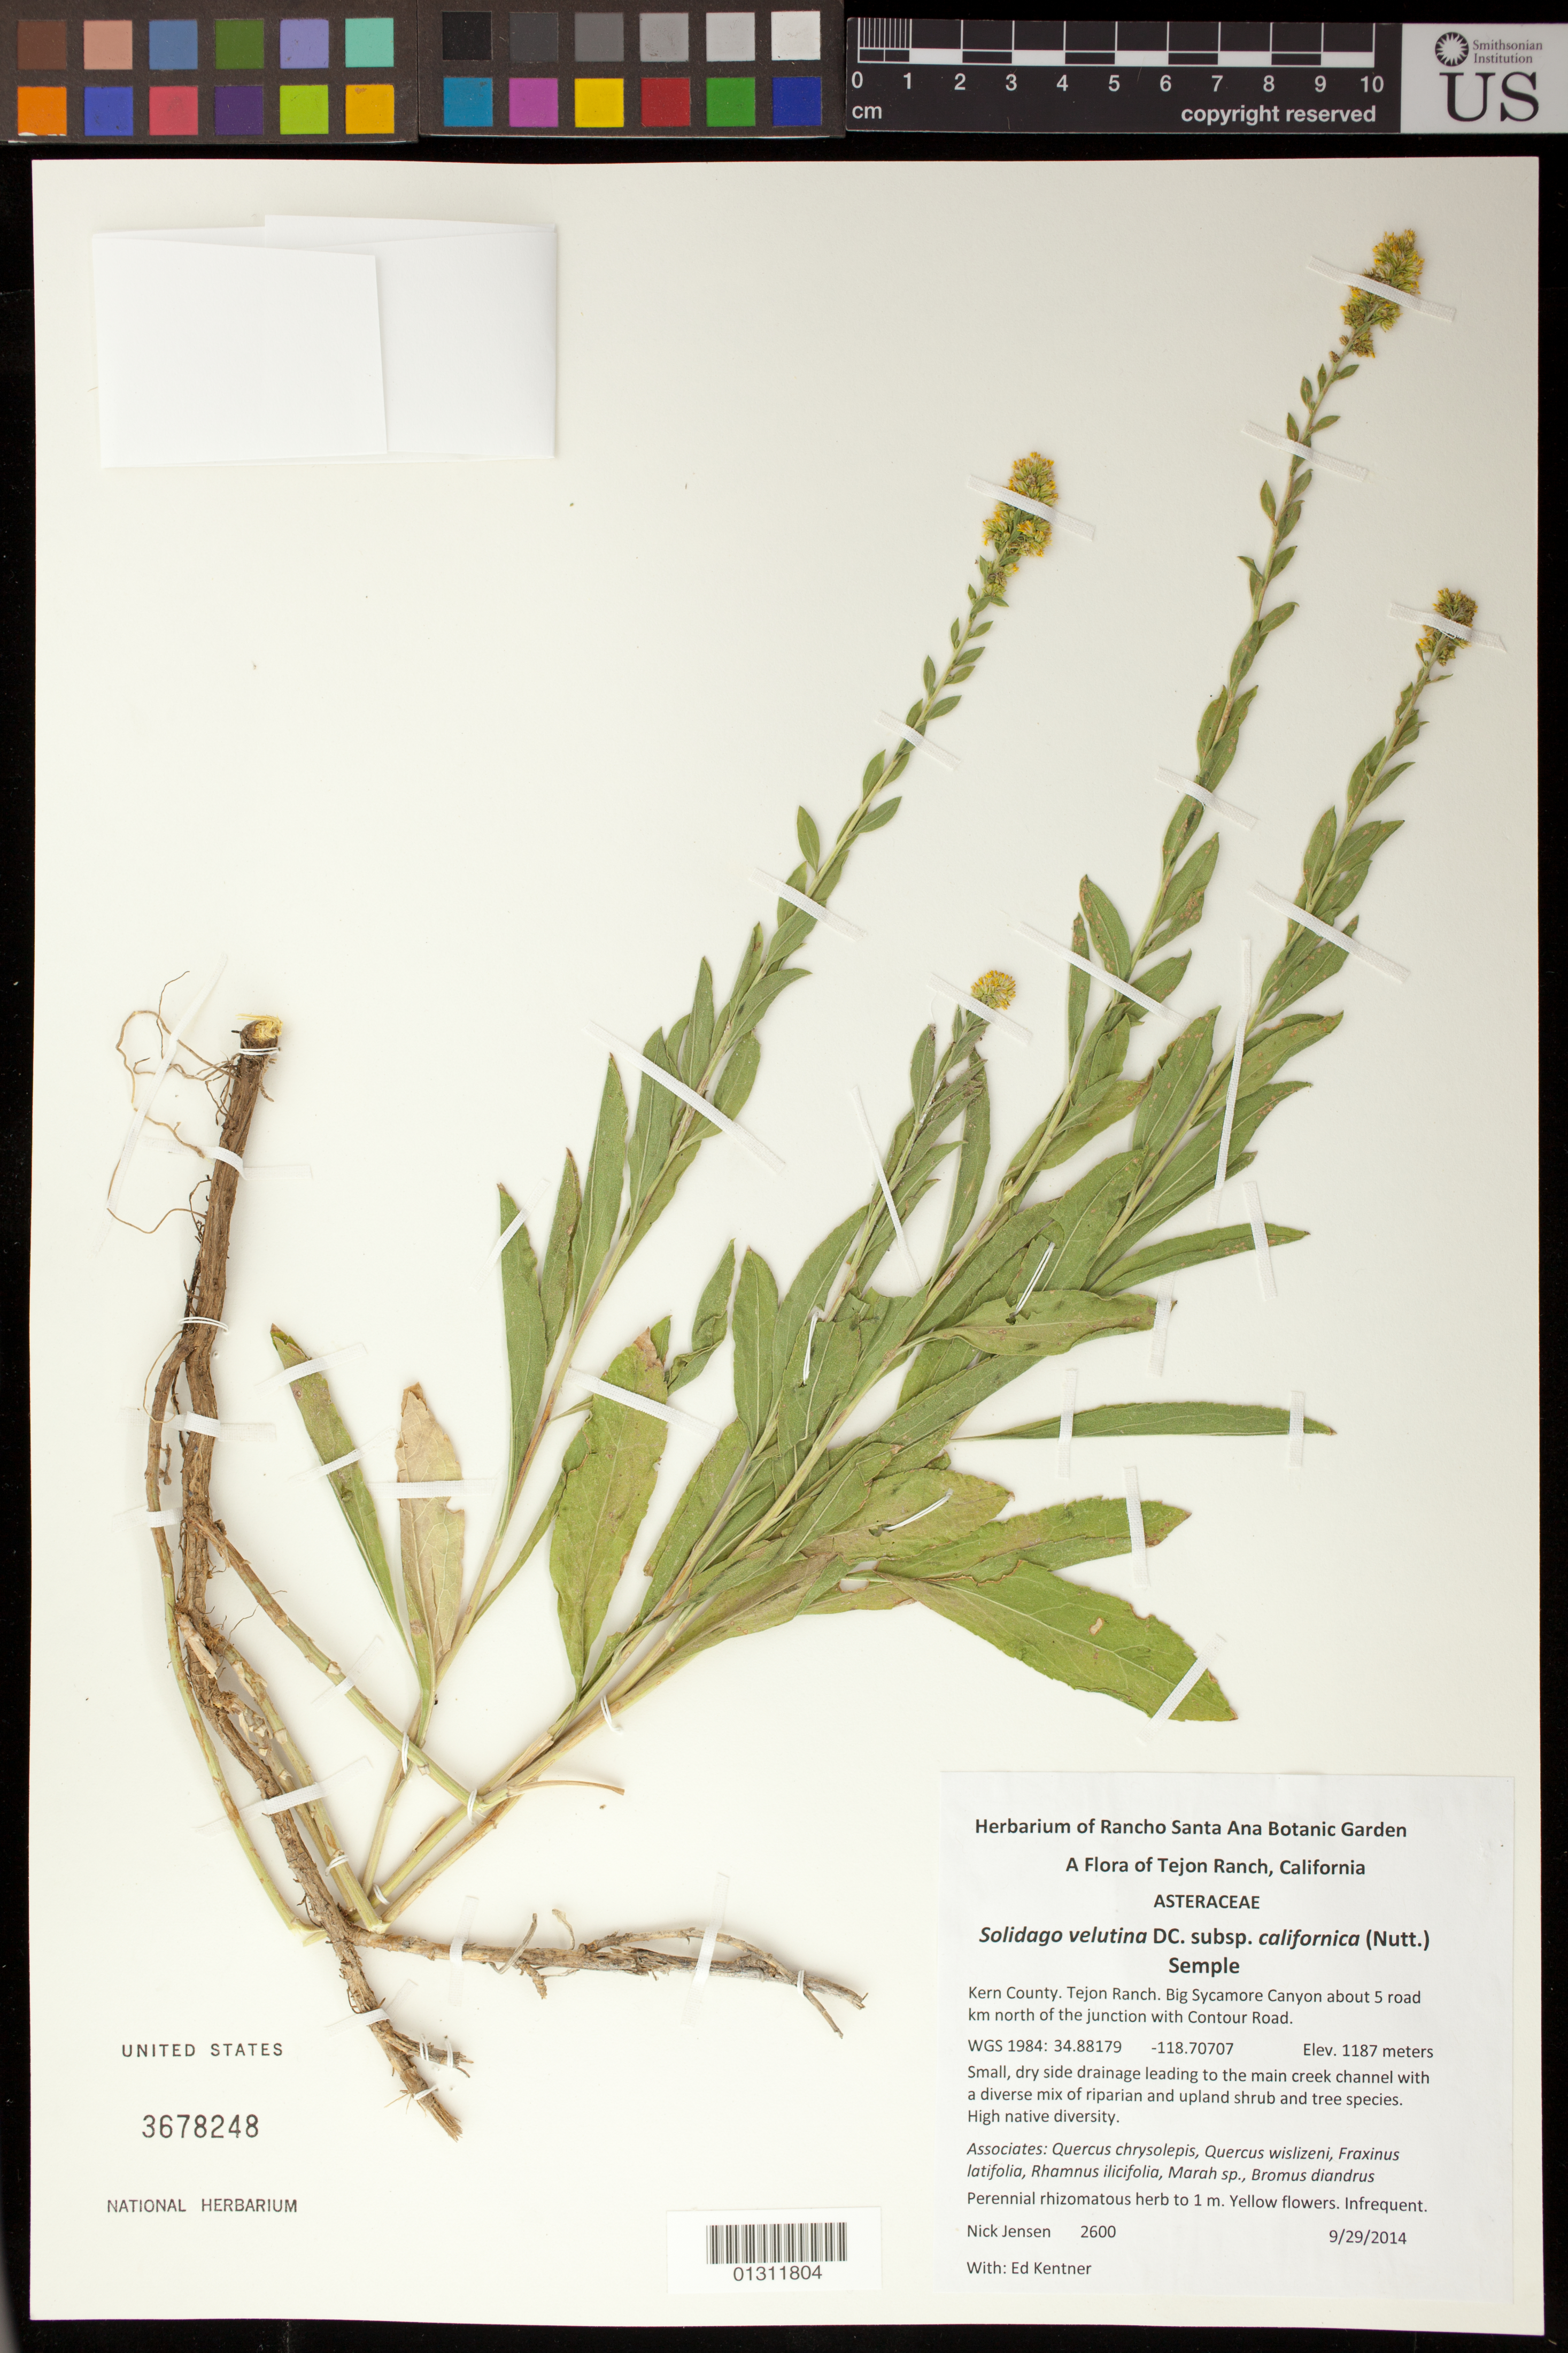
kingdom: Plantae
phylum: Tracheophyta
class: Magnoliopsida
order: Asterales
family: Asteraceae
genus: Solidago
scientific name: Solidago velutina subsp. californica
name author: (Nutt.) Semple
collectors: N. Jensen & E. Kentner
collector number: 2600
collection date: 2014-09-29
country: United States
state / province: California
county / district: Kern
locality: Tejon Ranch. Big Sycamore Canyon about 5 road km N of the junction with Contour Road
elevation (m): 1187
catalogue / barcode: US 3678248